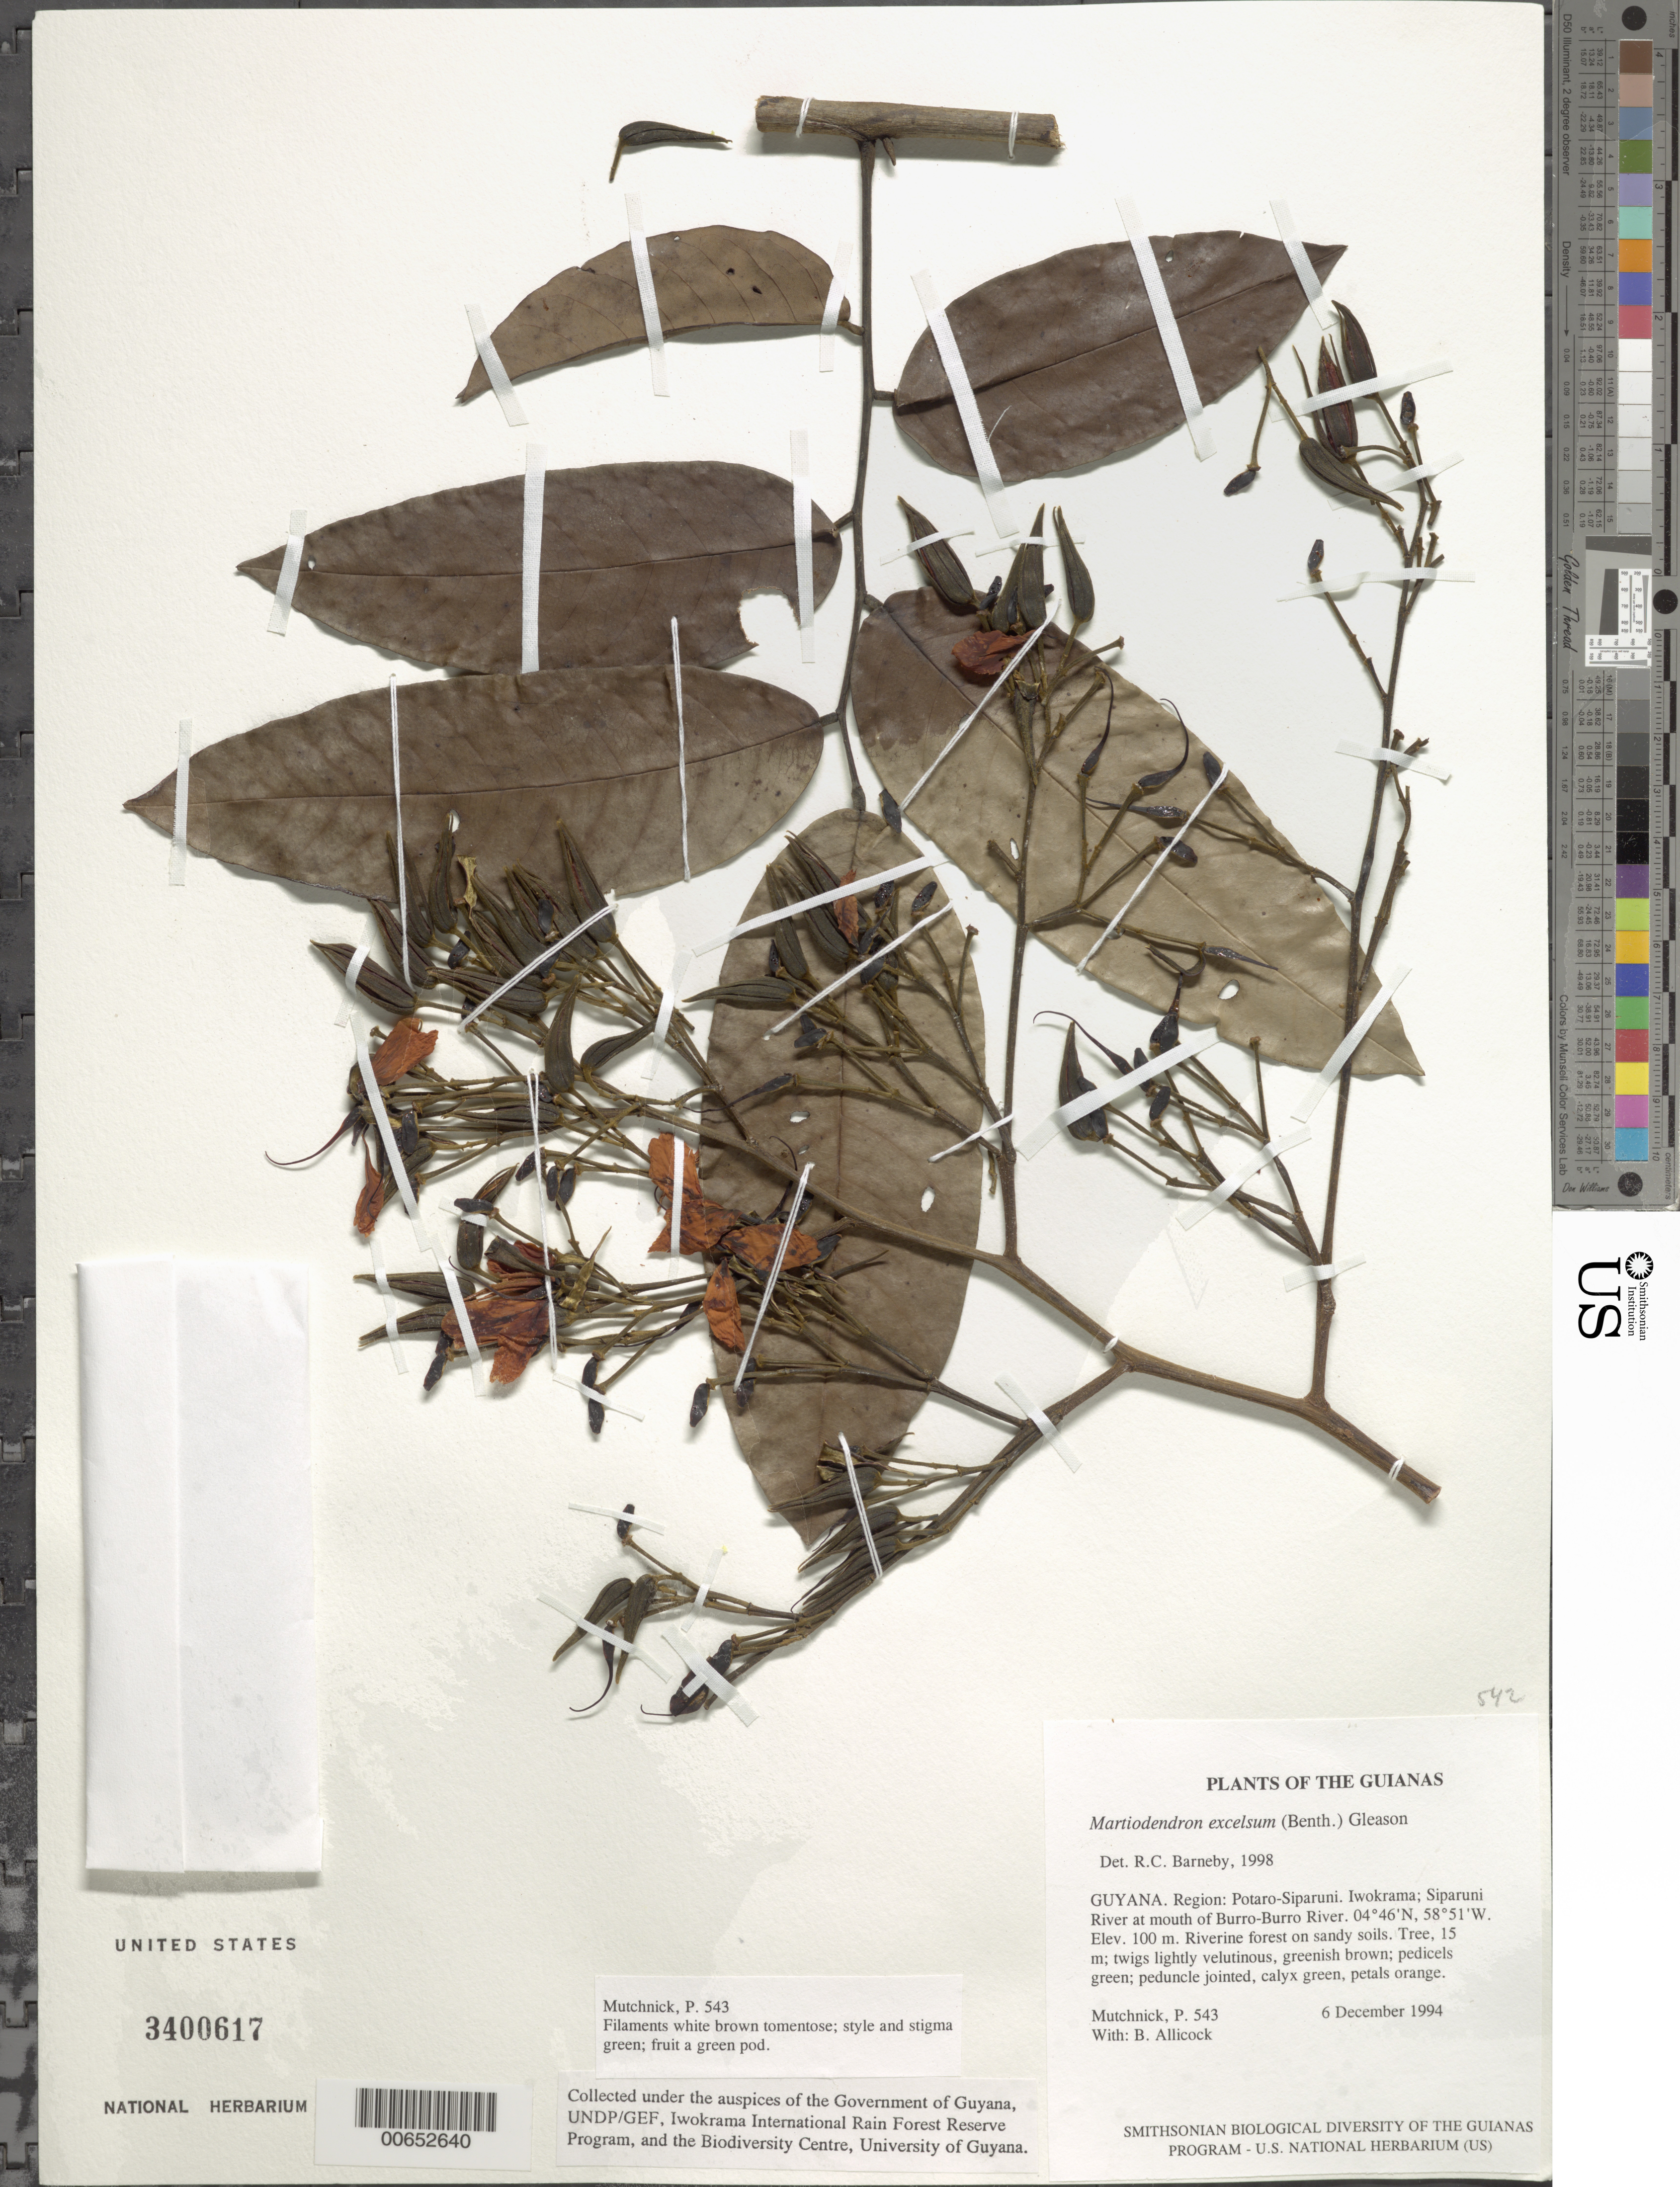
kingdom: Plantae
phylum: Tracheophyta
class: Magnoliopsida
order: Fabales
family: Fabaceae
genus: Martiodendron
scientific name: Martiodendron excelsum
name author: (Benth.) Gleason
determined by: Barneby, Rupert C., (NY)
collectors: P. Mutchnick & B. Allicock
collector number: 543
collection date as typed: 6 December 1994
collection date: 1994-12-06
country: Guyana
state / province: Potaro-Siparuni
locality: Iwokrama; Siparuni River at mouth of Burro-Burro River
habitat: Riverine forest on sandy soils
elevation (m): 100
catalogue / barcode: US 3400617